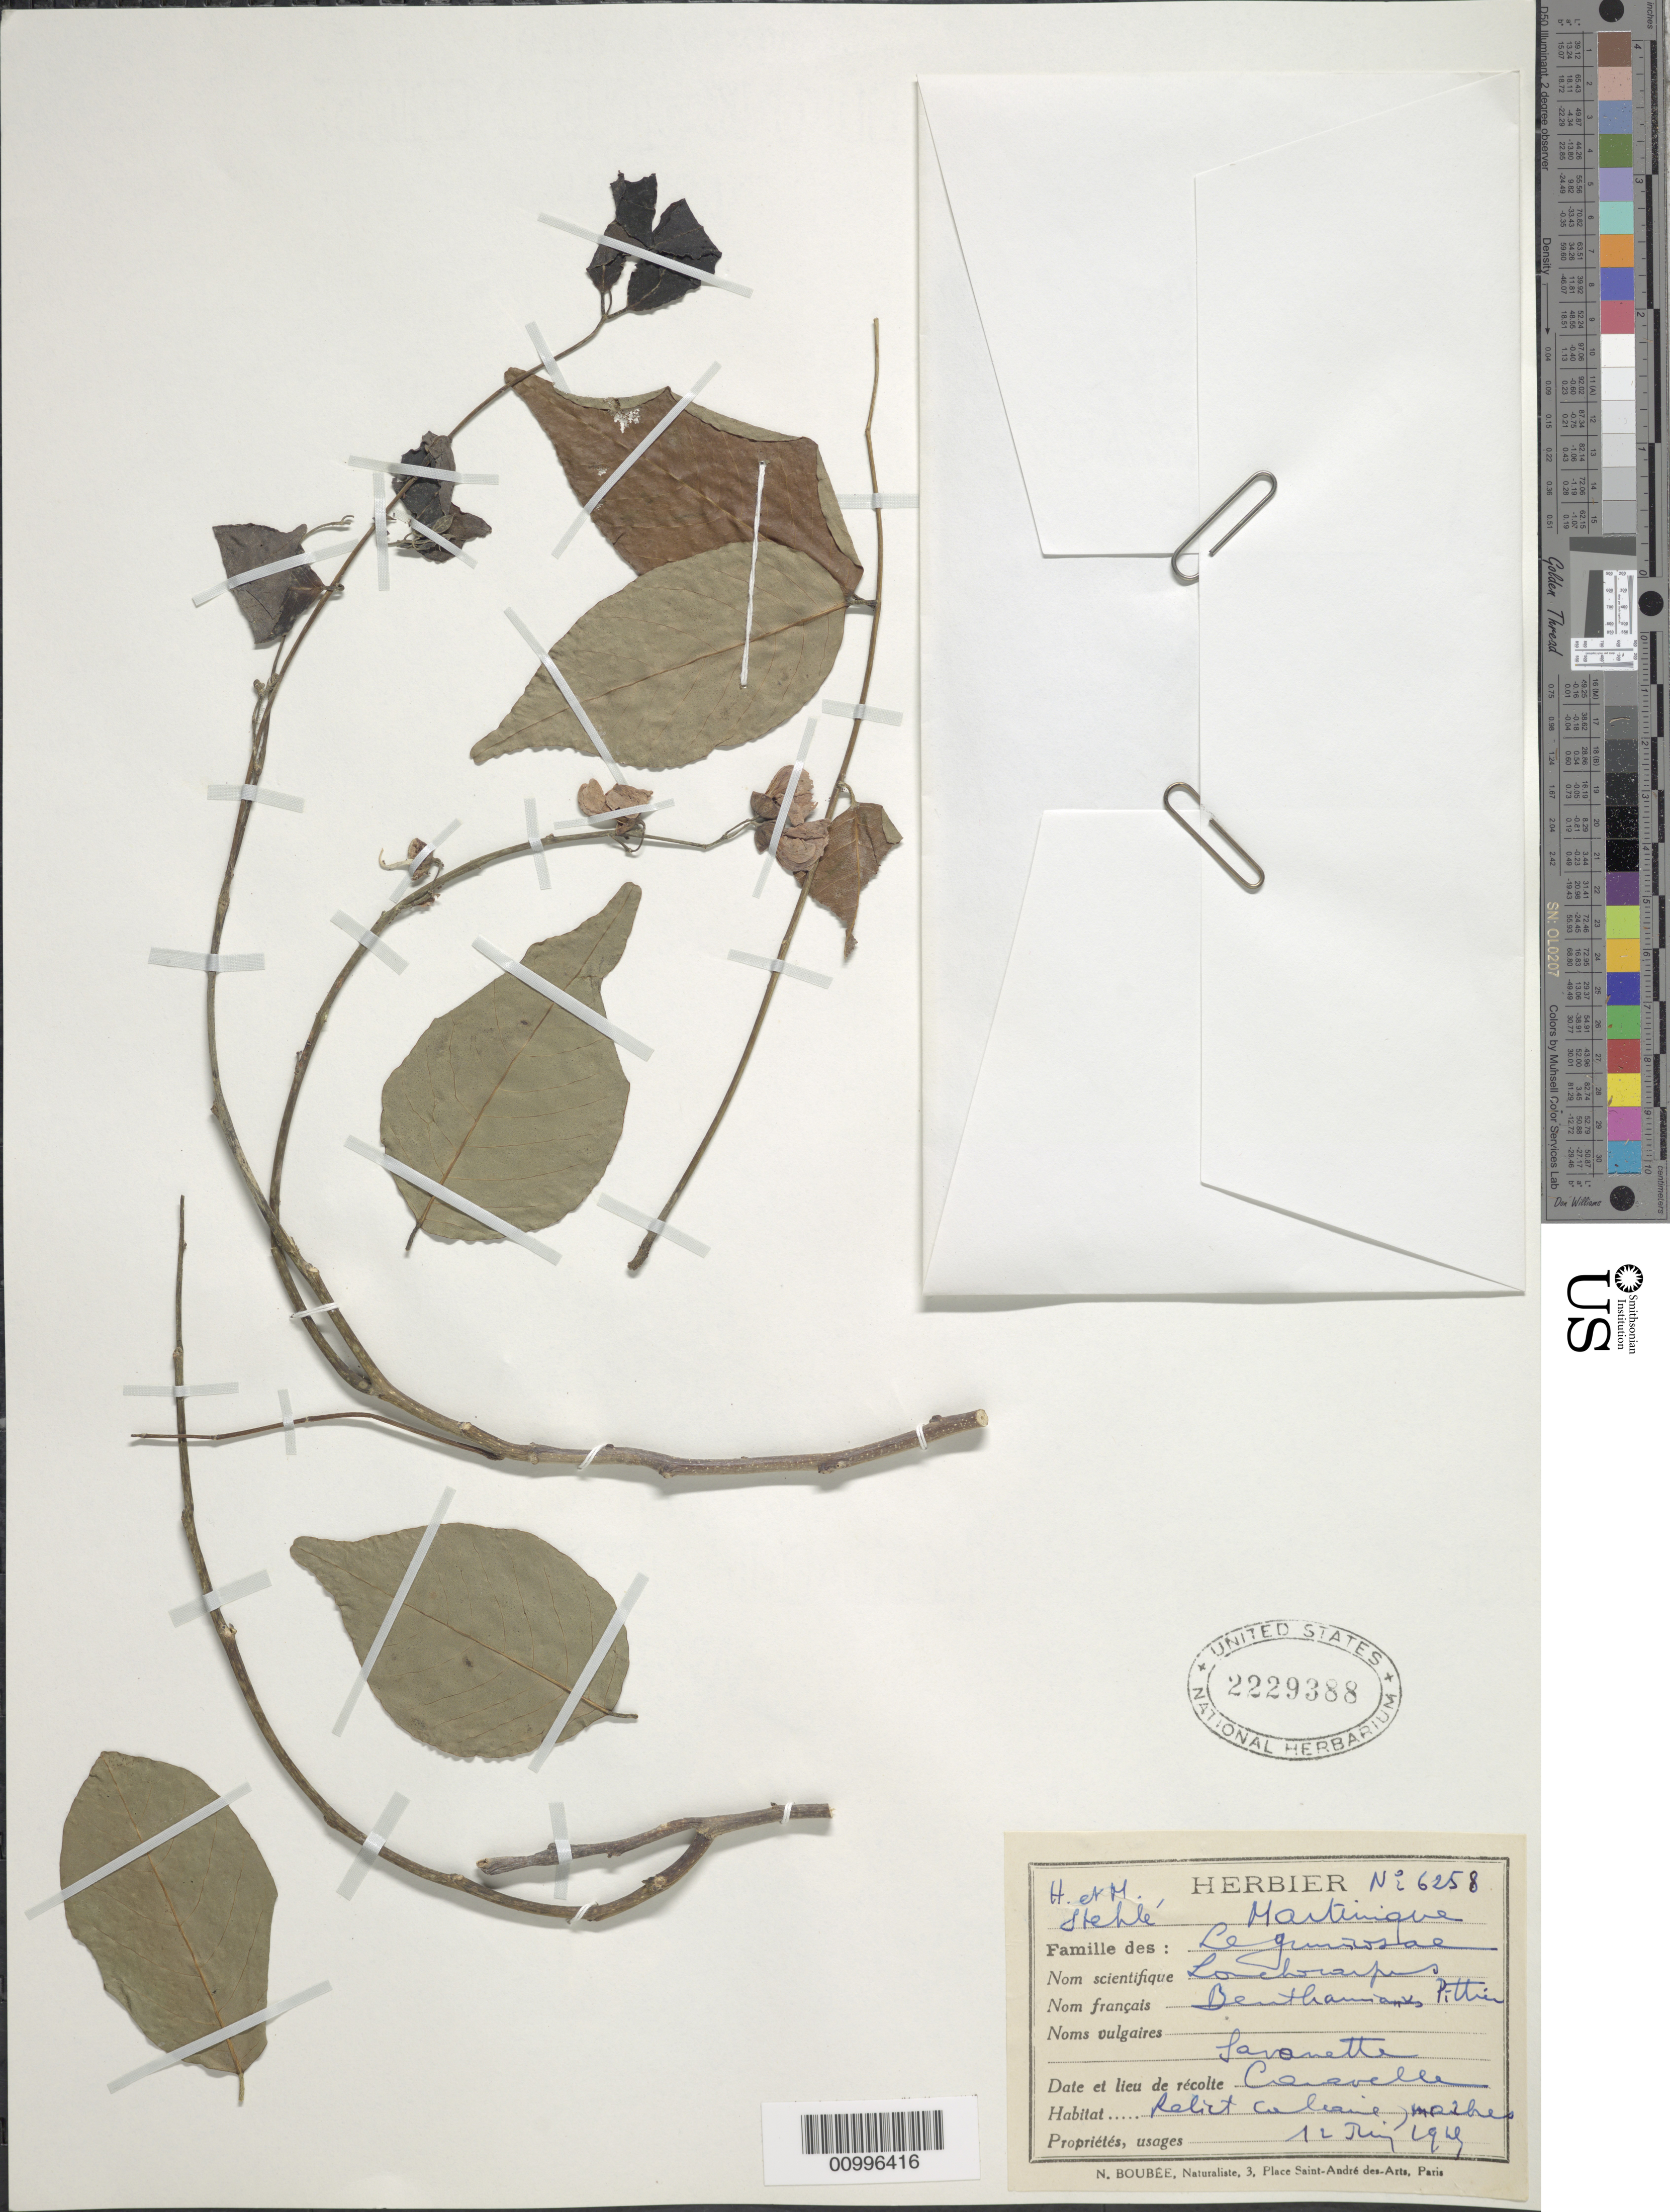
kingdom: Plantae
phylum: Tracheophyta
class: Magnoliopsida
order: Fabales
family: Fabaceae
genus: Lonchocarpus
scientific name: Lonchocarpus violaceus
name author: (Jacq.) DC.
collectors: H. Stehlé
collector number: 6258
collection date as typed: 12 Jun 1945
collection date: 1945-06-12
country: Martinique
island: Martinique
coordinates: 0 N, 0 E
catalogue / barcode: US 2229388